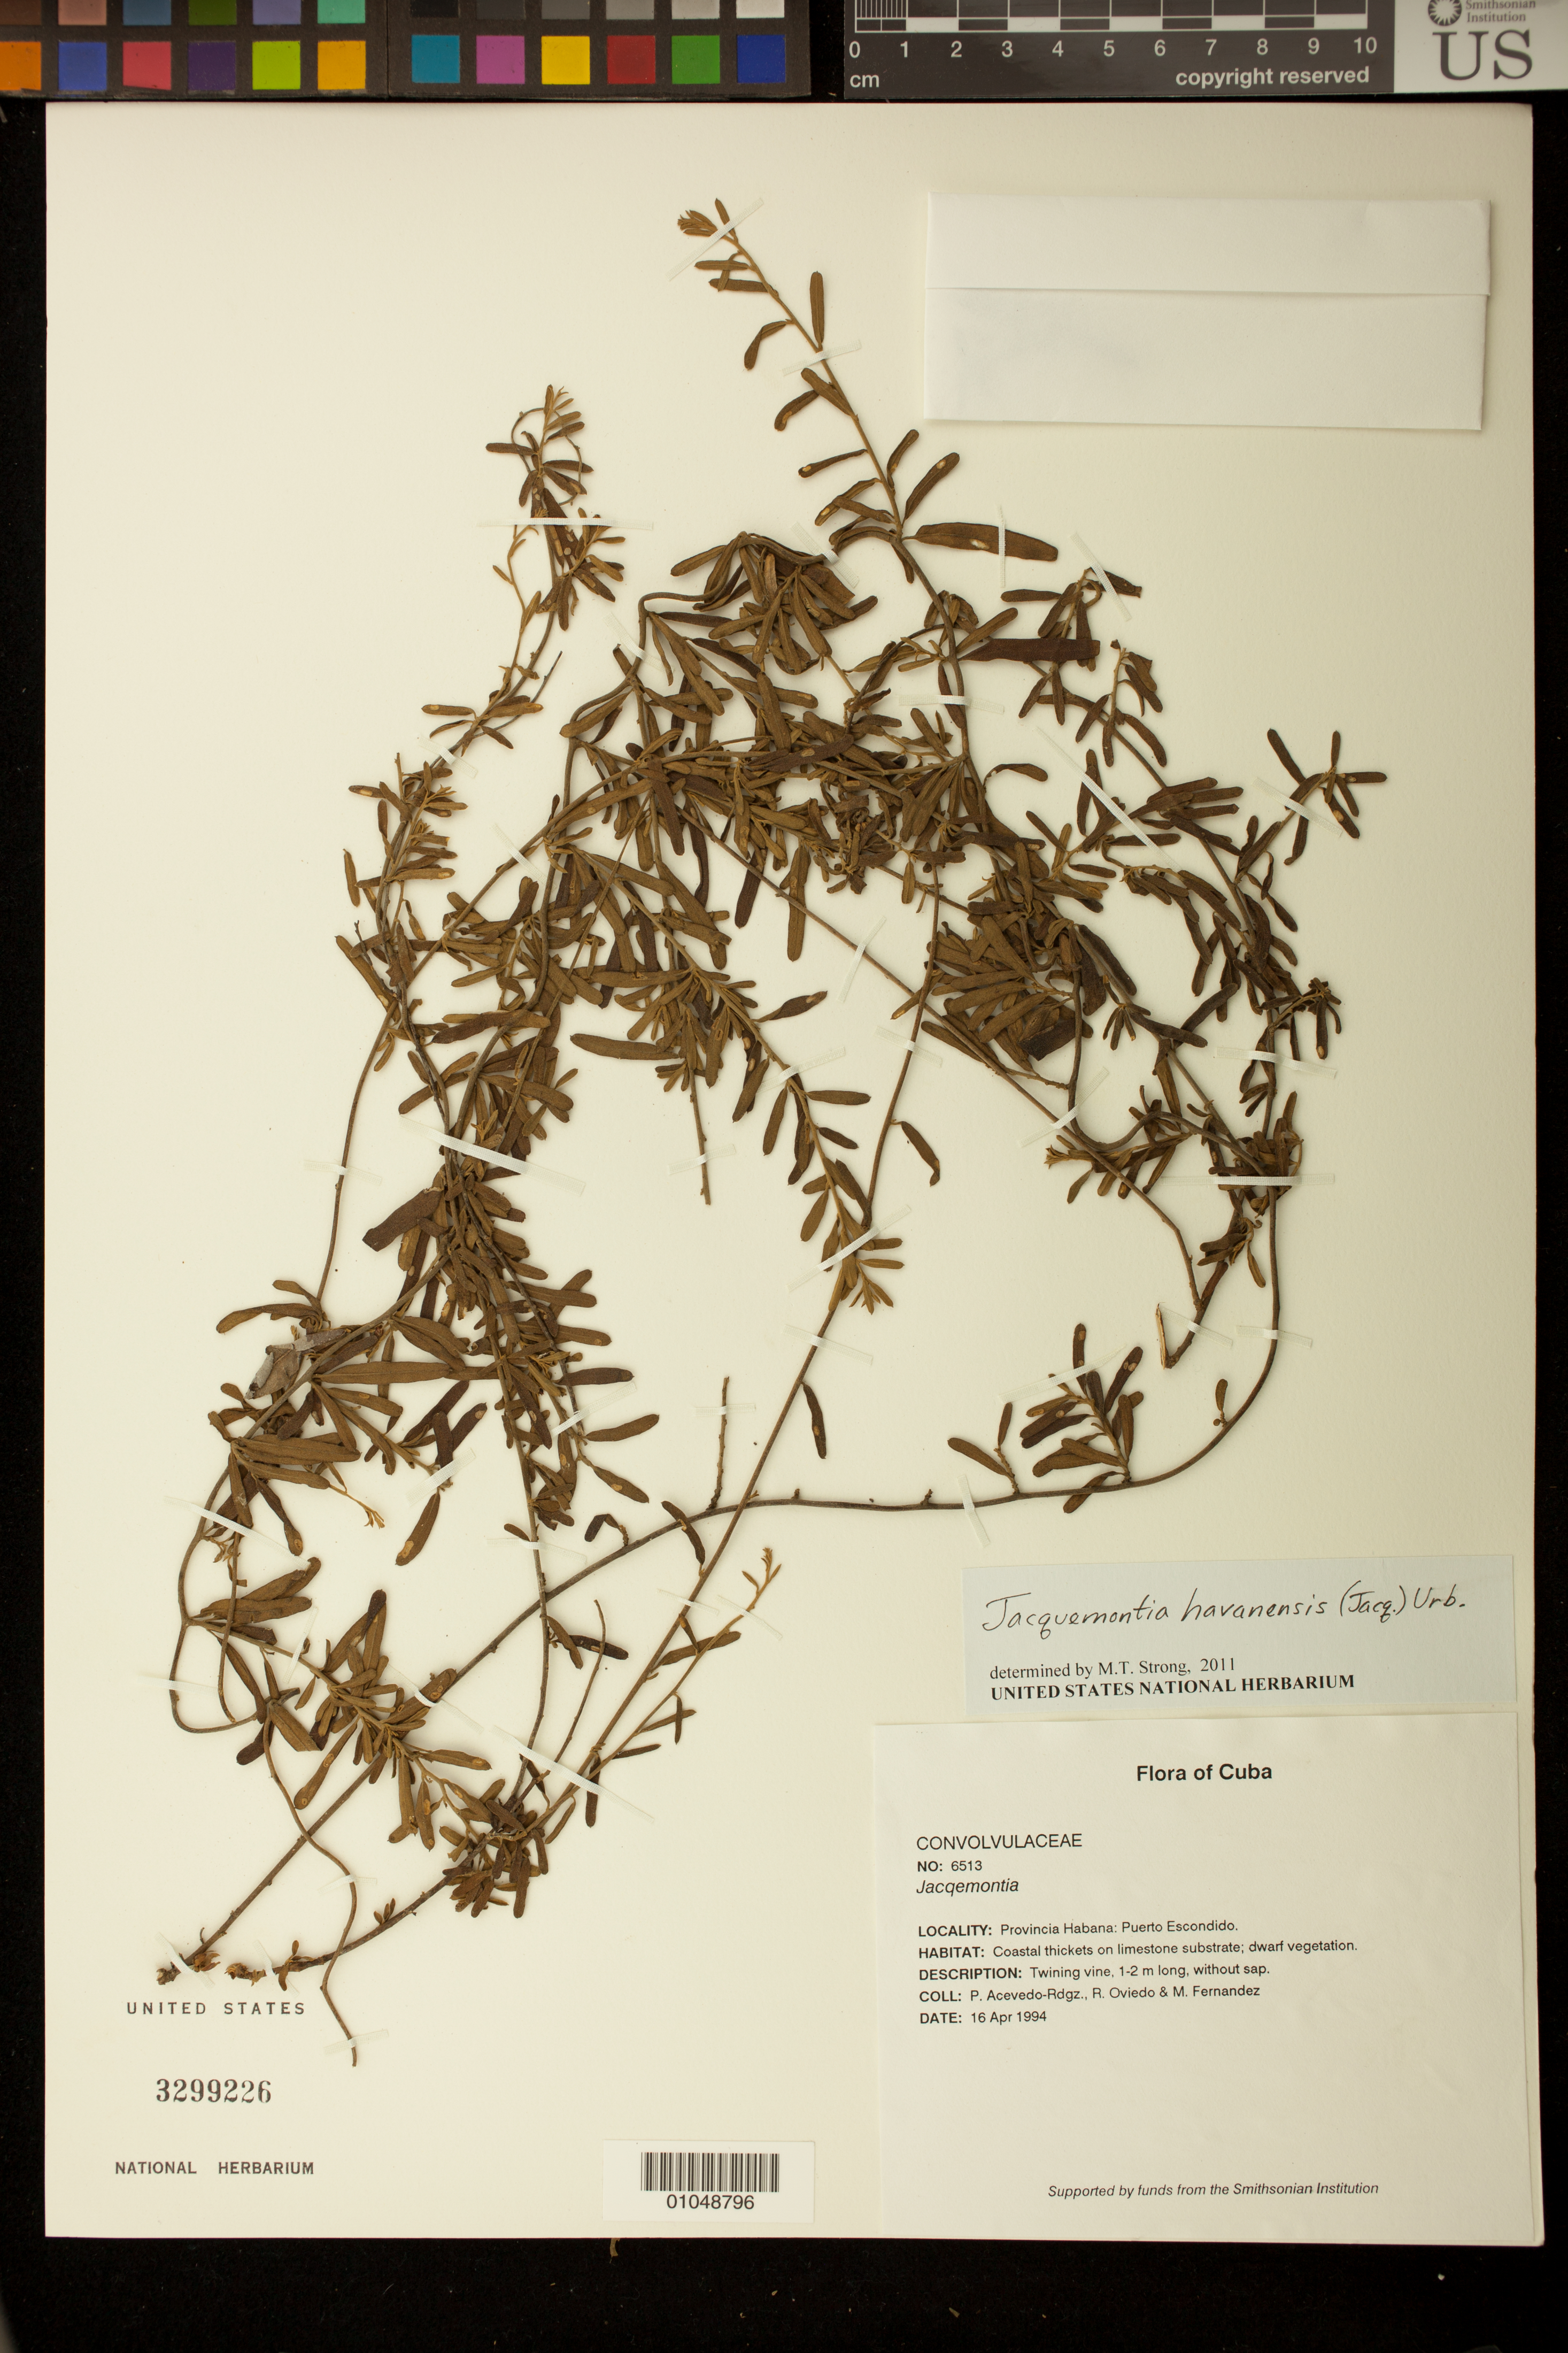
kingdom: Plantae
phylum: Tracheophyta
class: Magnoliopsida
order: Solanales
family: Convolvulaceae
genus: Jacquemontia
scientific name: Jacquemontia havanensis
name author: (Jacq.) Urb.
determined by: Strong, M. T., (US), Smithsonian Institution - National Museum of Natural History (UNITED STATES)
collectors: P. Acevedo-Rodr., R. Oviedo & M. Fernández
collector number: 6513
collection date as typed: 16 Apr 1994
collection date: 1994-04-16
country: Cuba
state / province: Mayabeque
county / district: Municipio de Santa Cruz del Norte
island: Cuba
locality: Puerto Escondido, ca 80 km E of Habana City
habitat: Coastal thickets on limestone substrate; dwarf vegetation.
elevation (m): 10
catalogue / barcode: US 3299226